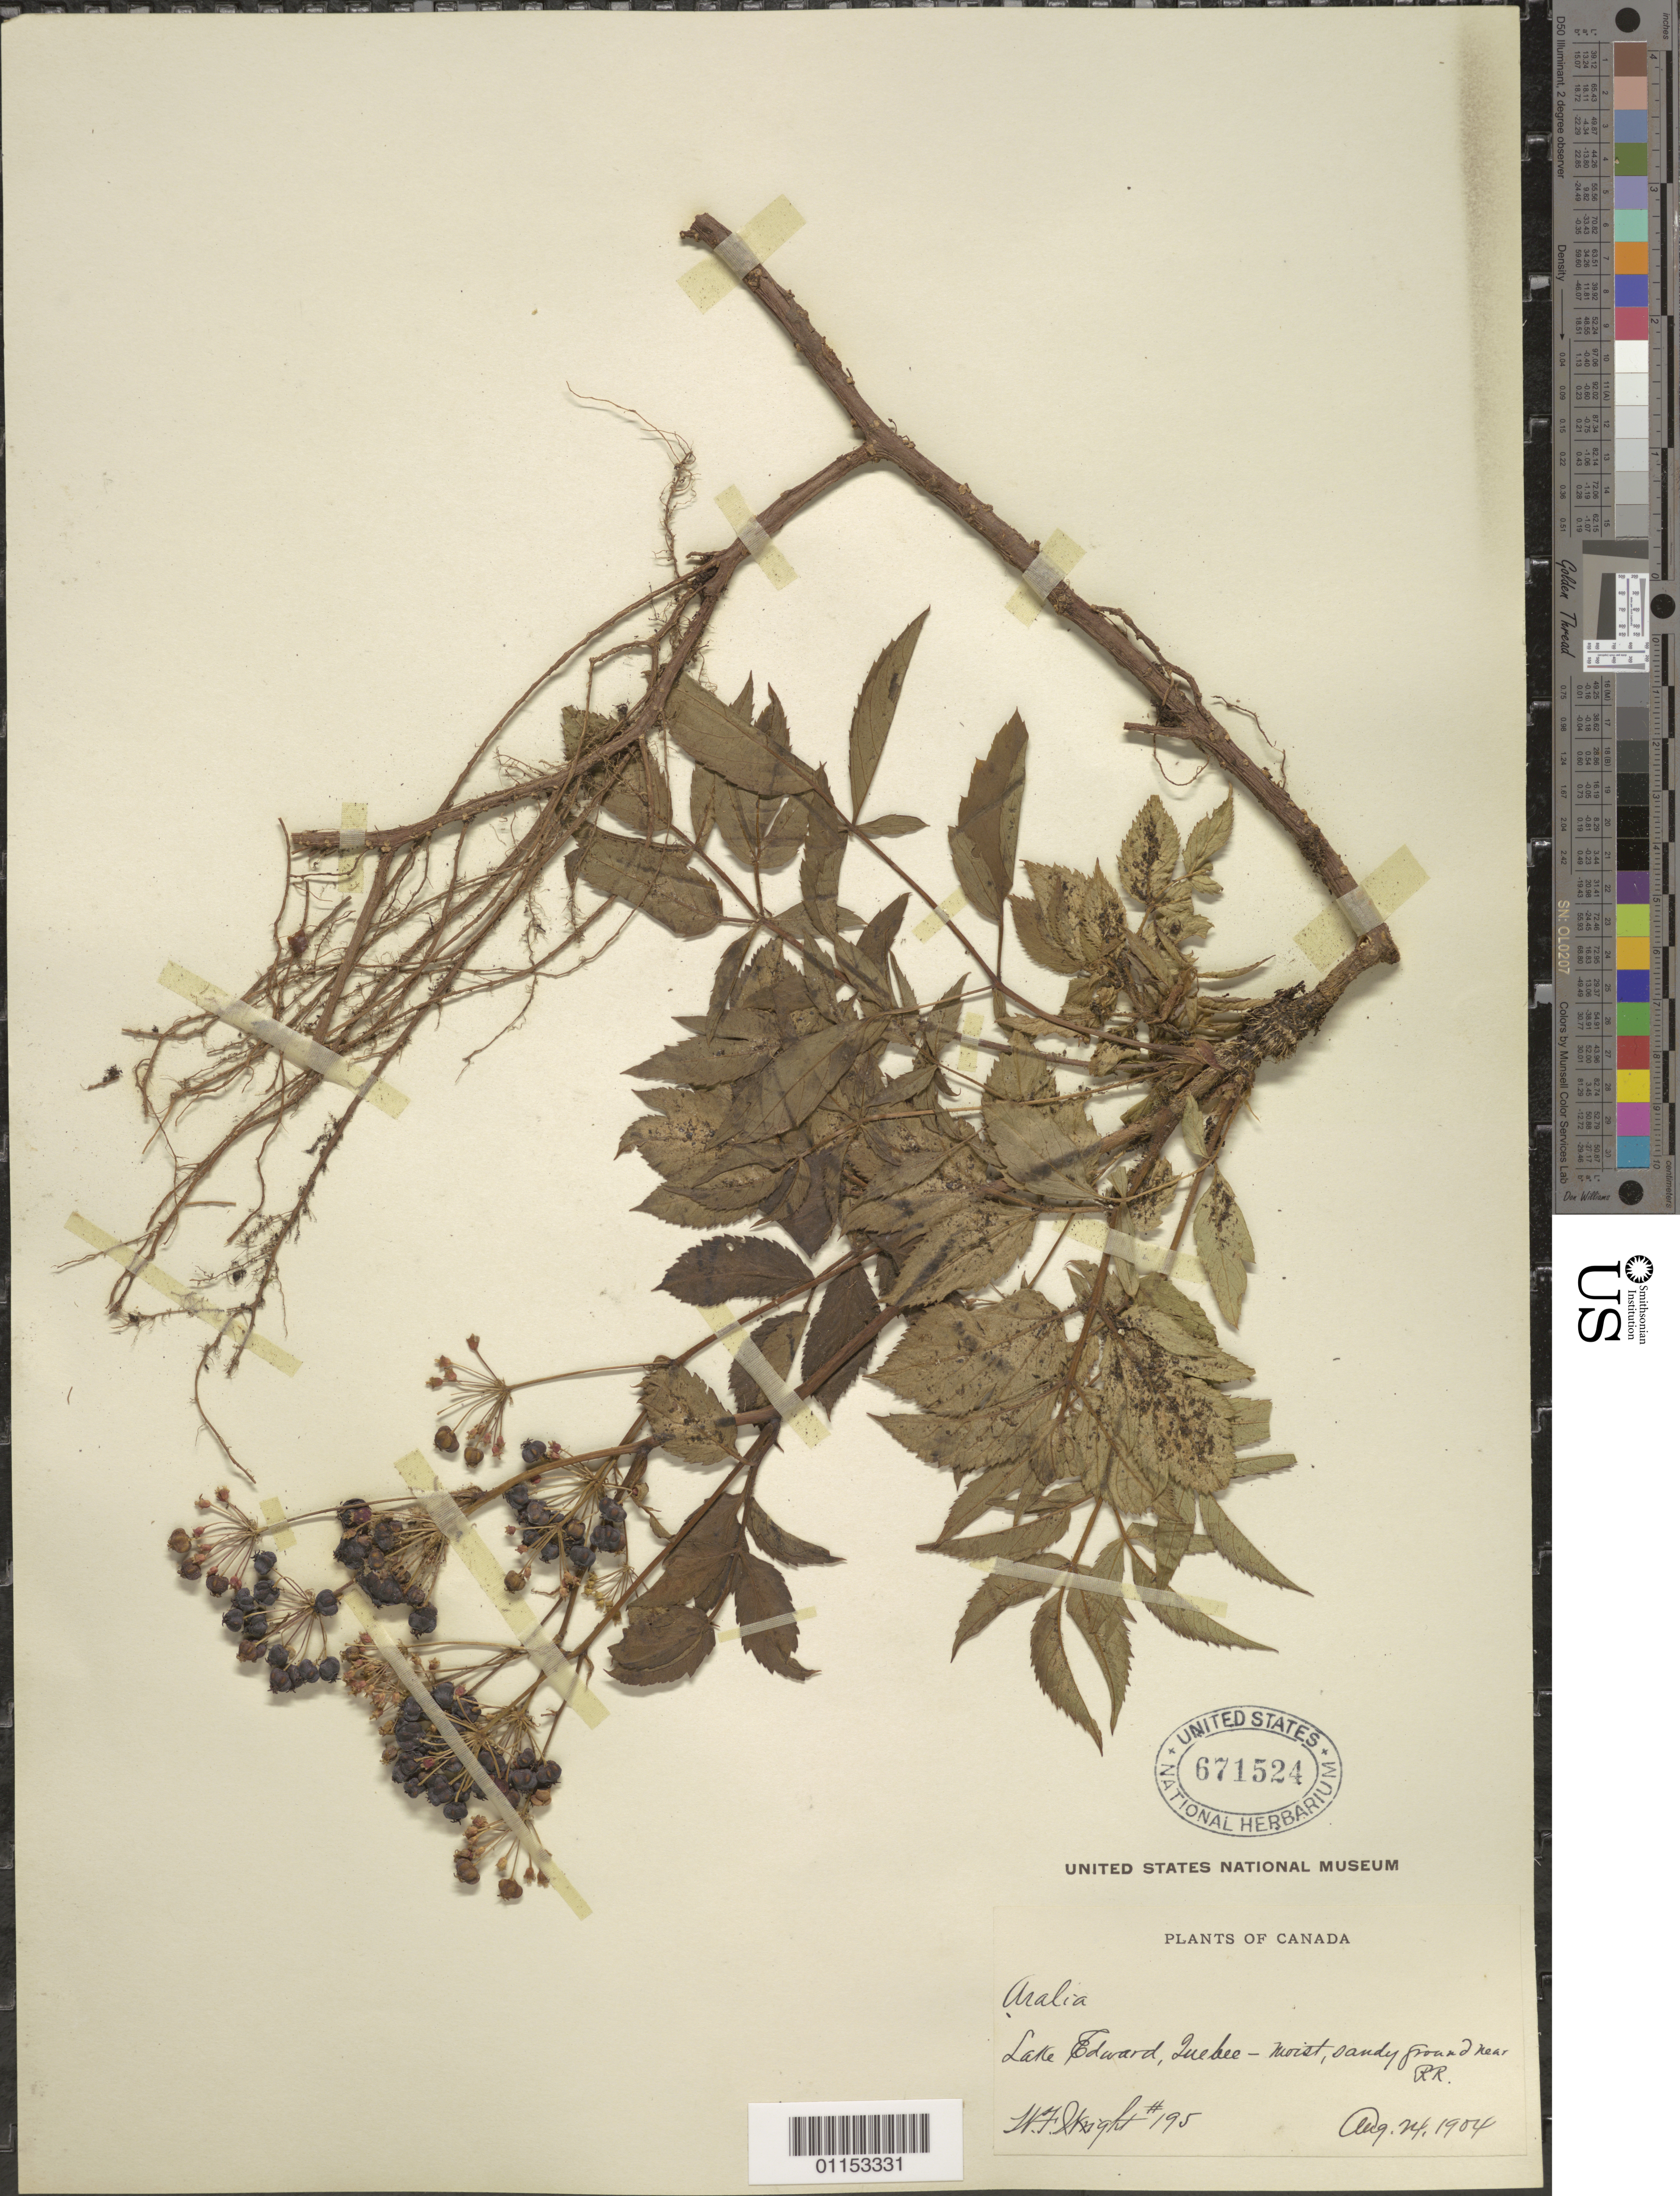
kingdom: Plantae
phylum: Tracheophyta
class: Magnoliopsida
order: Apiales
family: Araliaceae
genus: Aralia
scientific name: Aralia hispida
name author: Vent.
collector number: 195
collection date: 1904-08-24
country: Canada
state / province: Quebec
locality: Lake Edward.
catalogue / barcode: US 671524